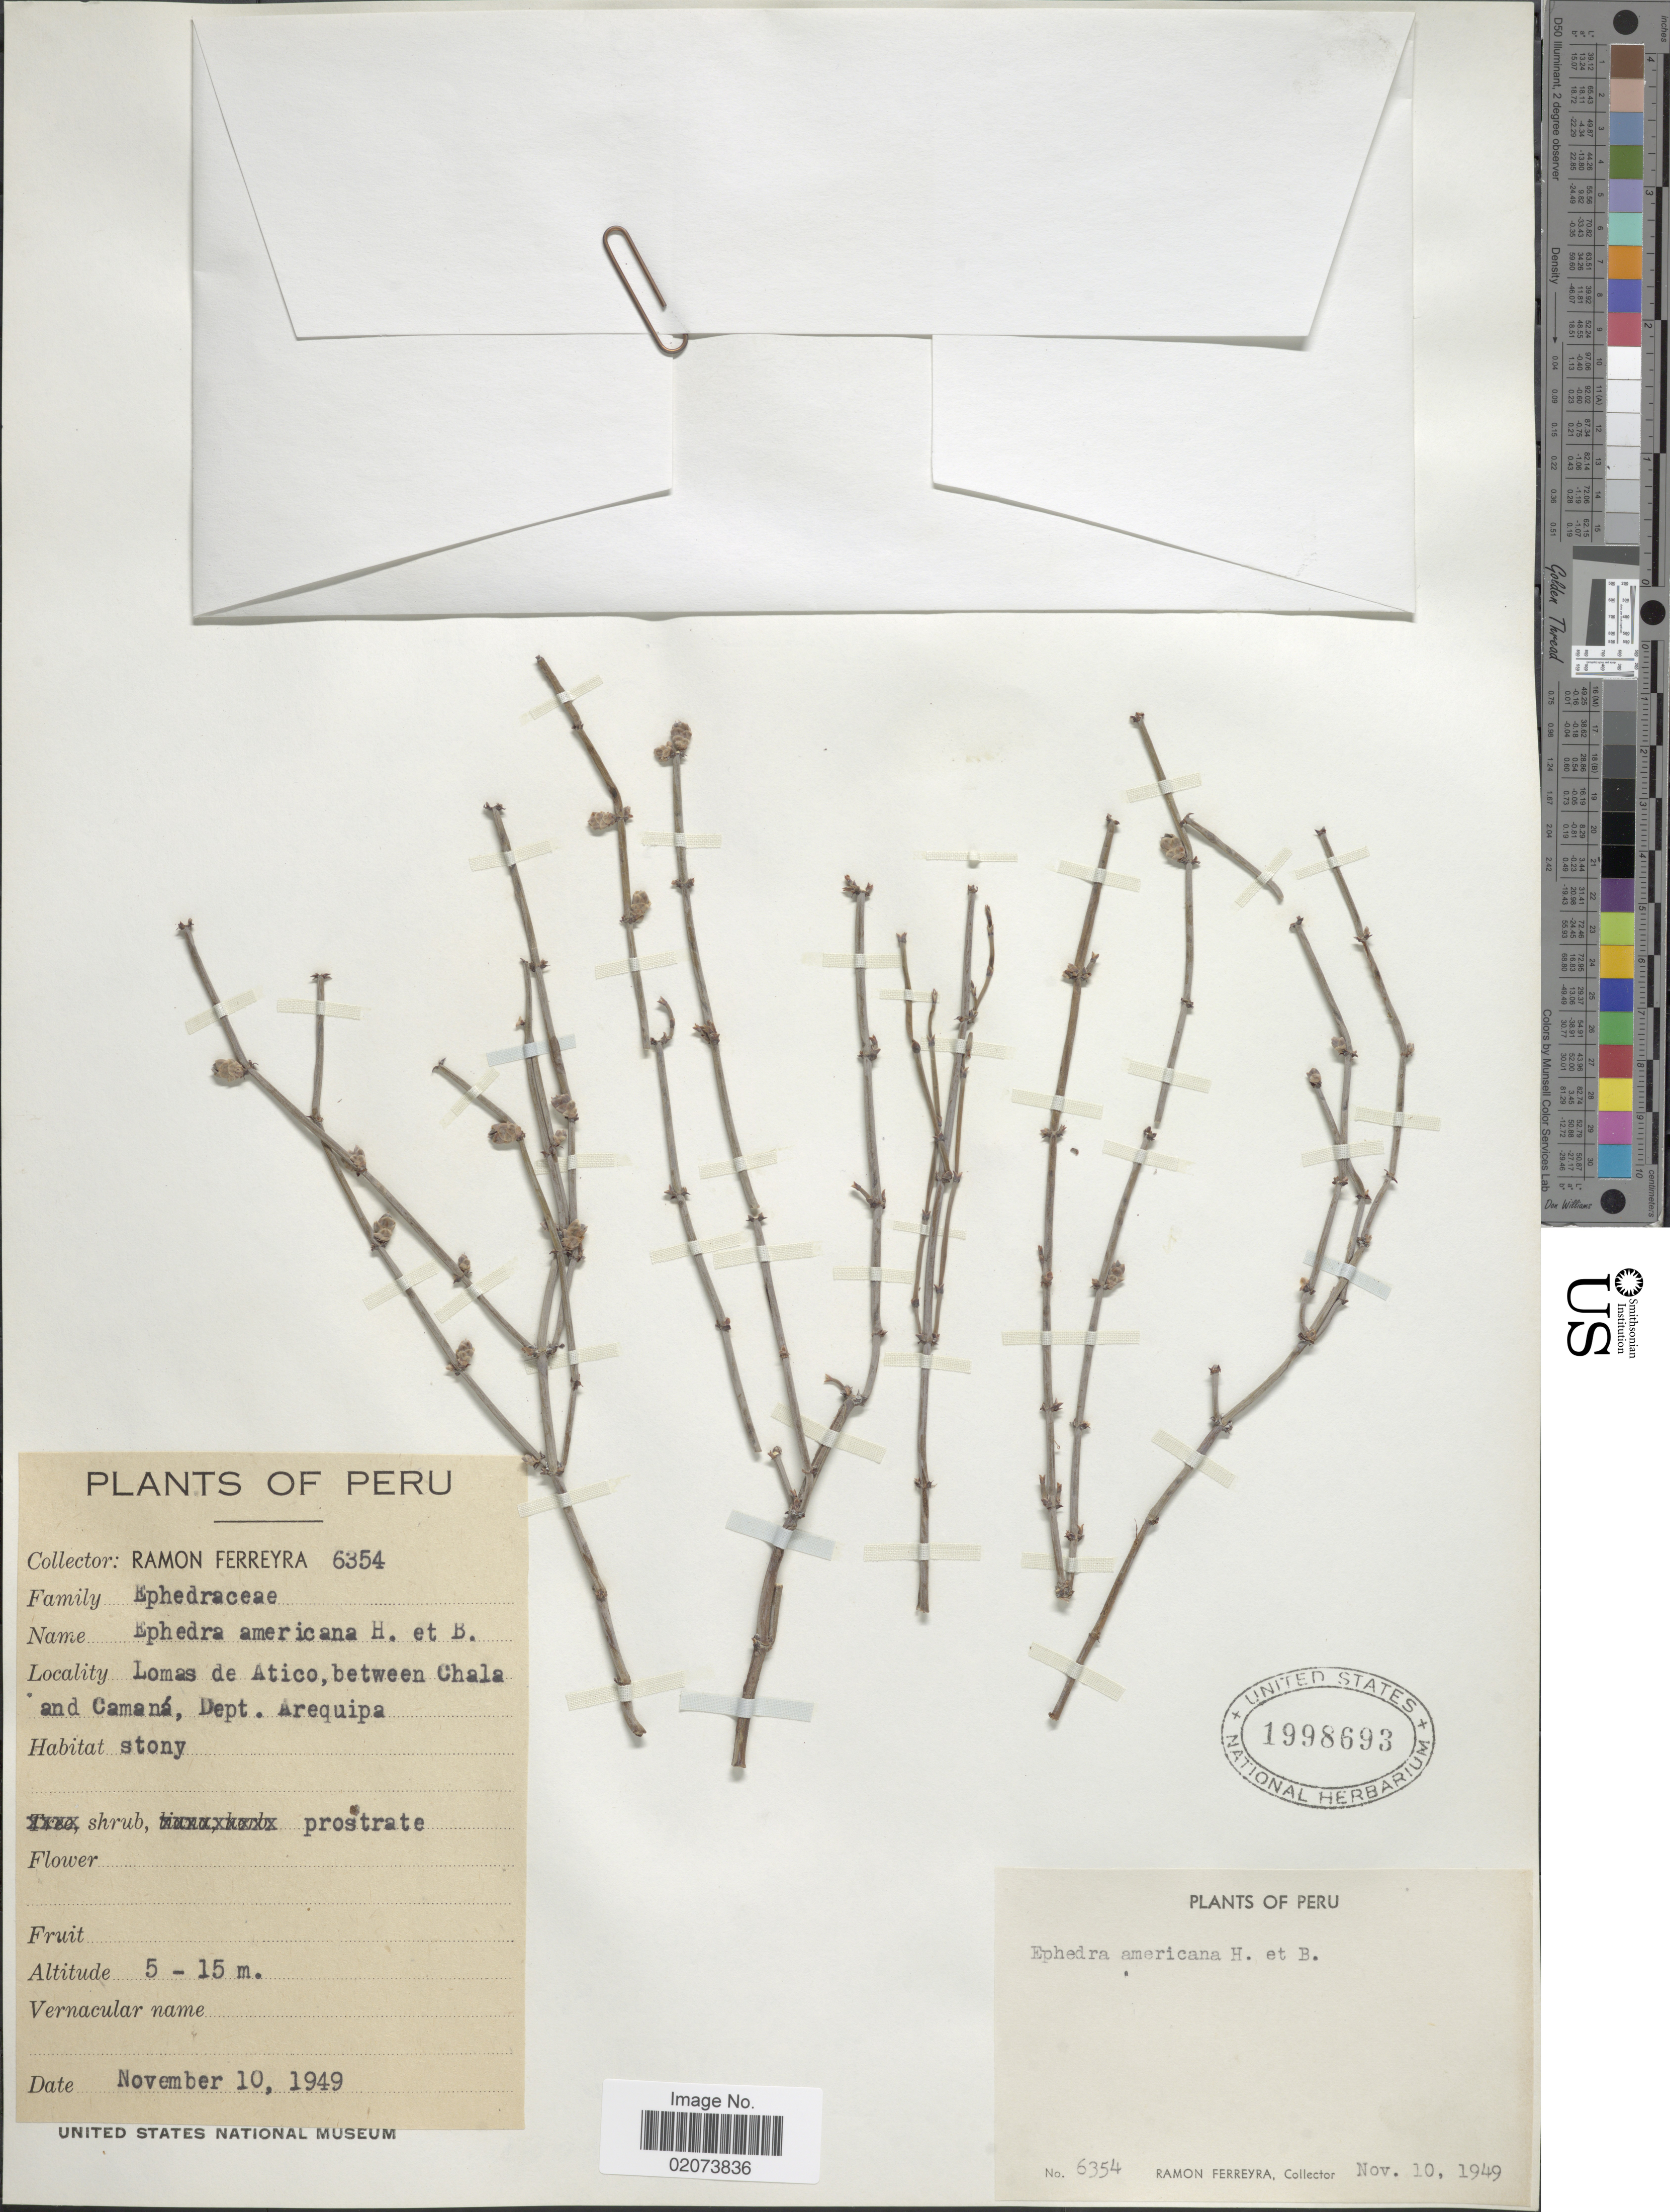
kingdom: Plantae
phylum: Tracheophyta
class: Gnetopsida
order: Ephedrales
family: Ephedraceae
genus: Ephedra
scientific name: Ephedra americana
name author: Humb. & Bonpl. ex Willd.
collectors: R. A. Ferreyra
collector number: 6354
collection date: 1949-11-10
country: Peru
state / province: Arequipa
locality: Lomas de Atico, between Chala and Camana, Dept. Arequipa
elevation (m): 5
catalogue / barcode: US 1998693